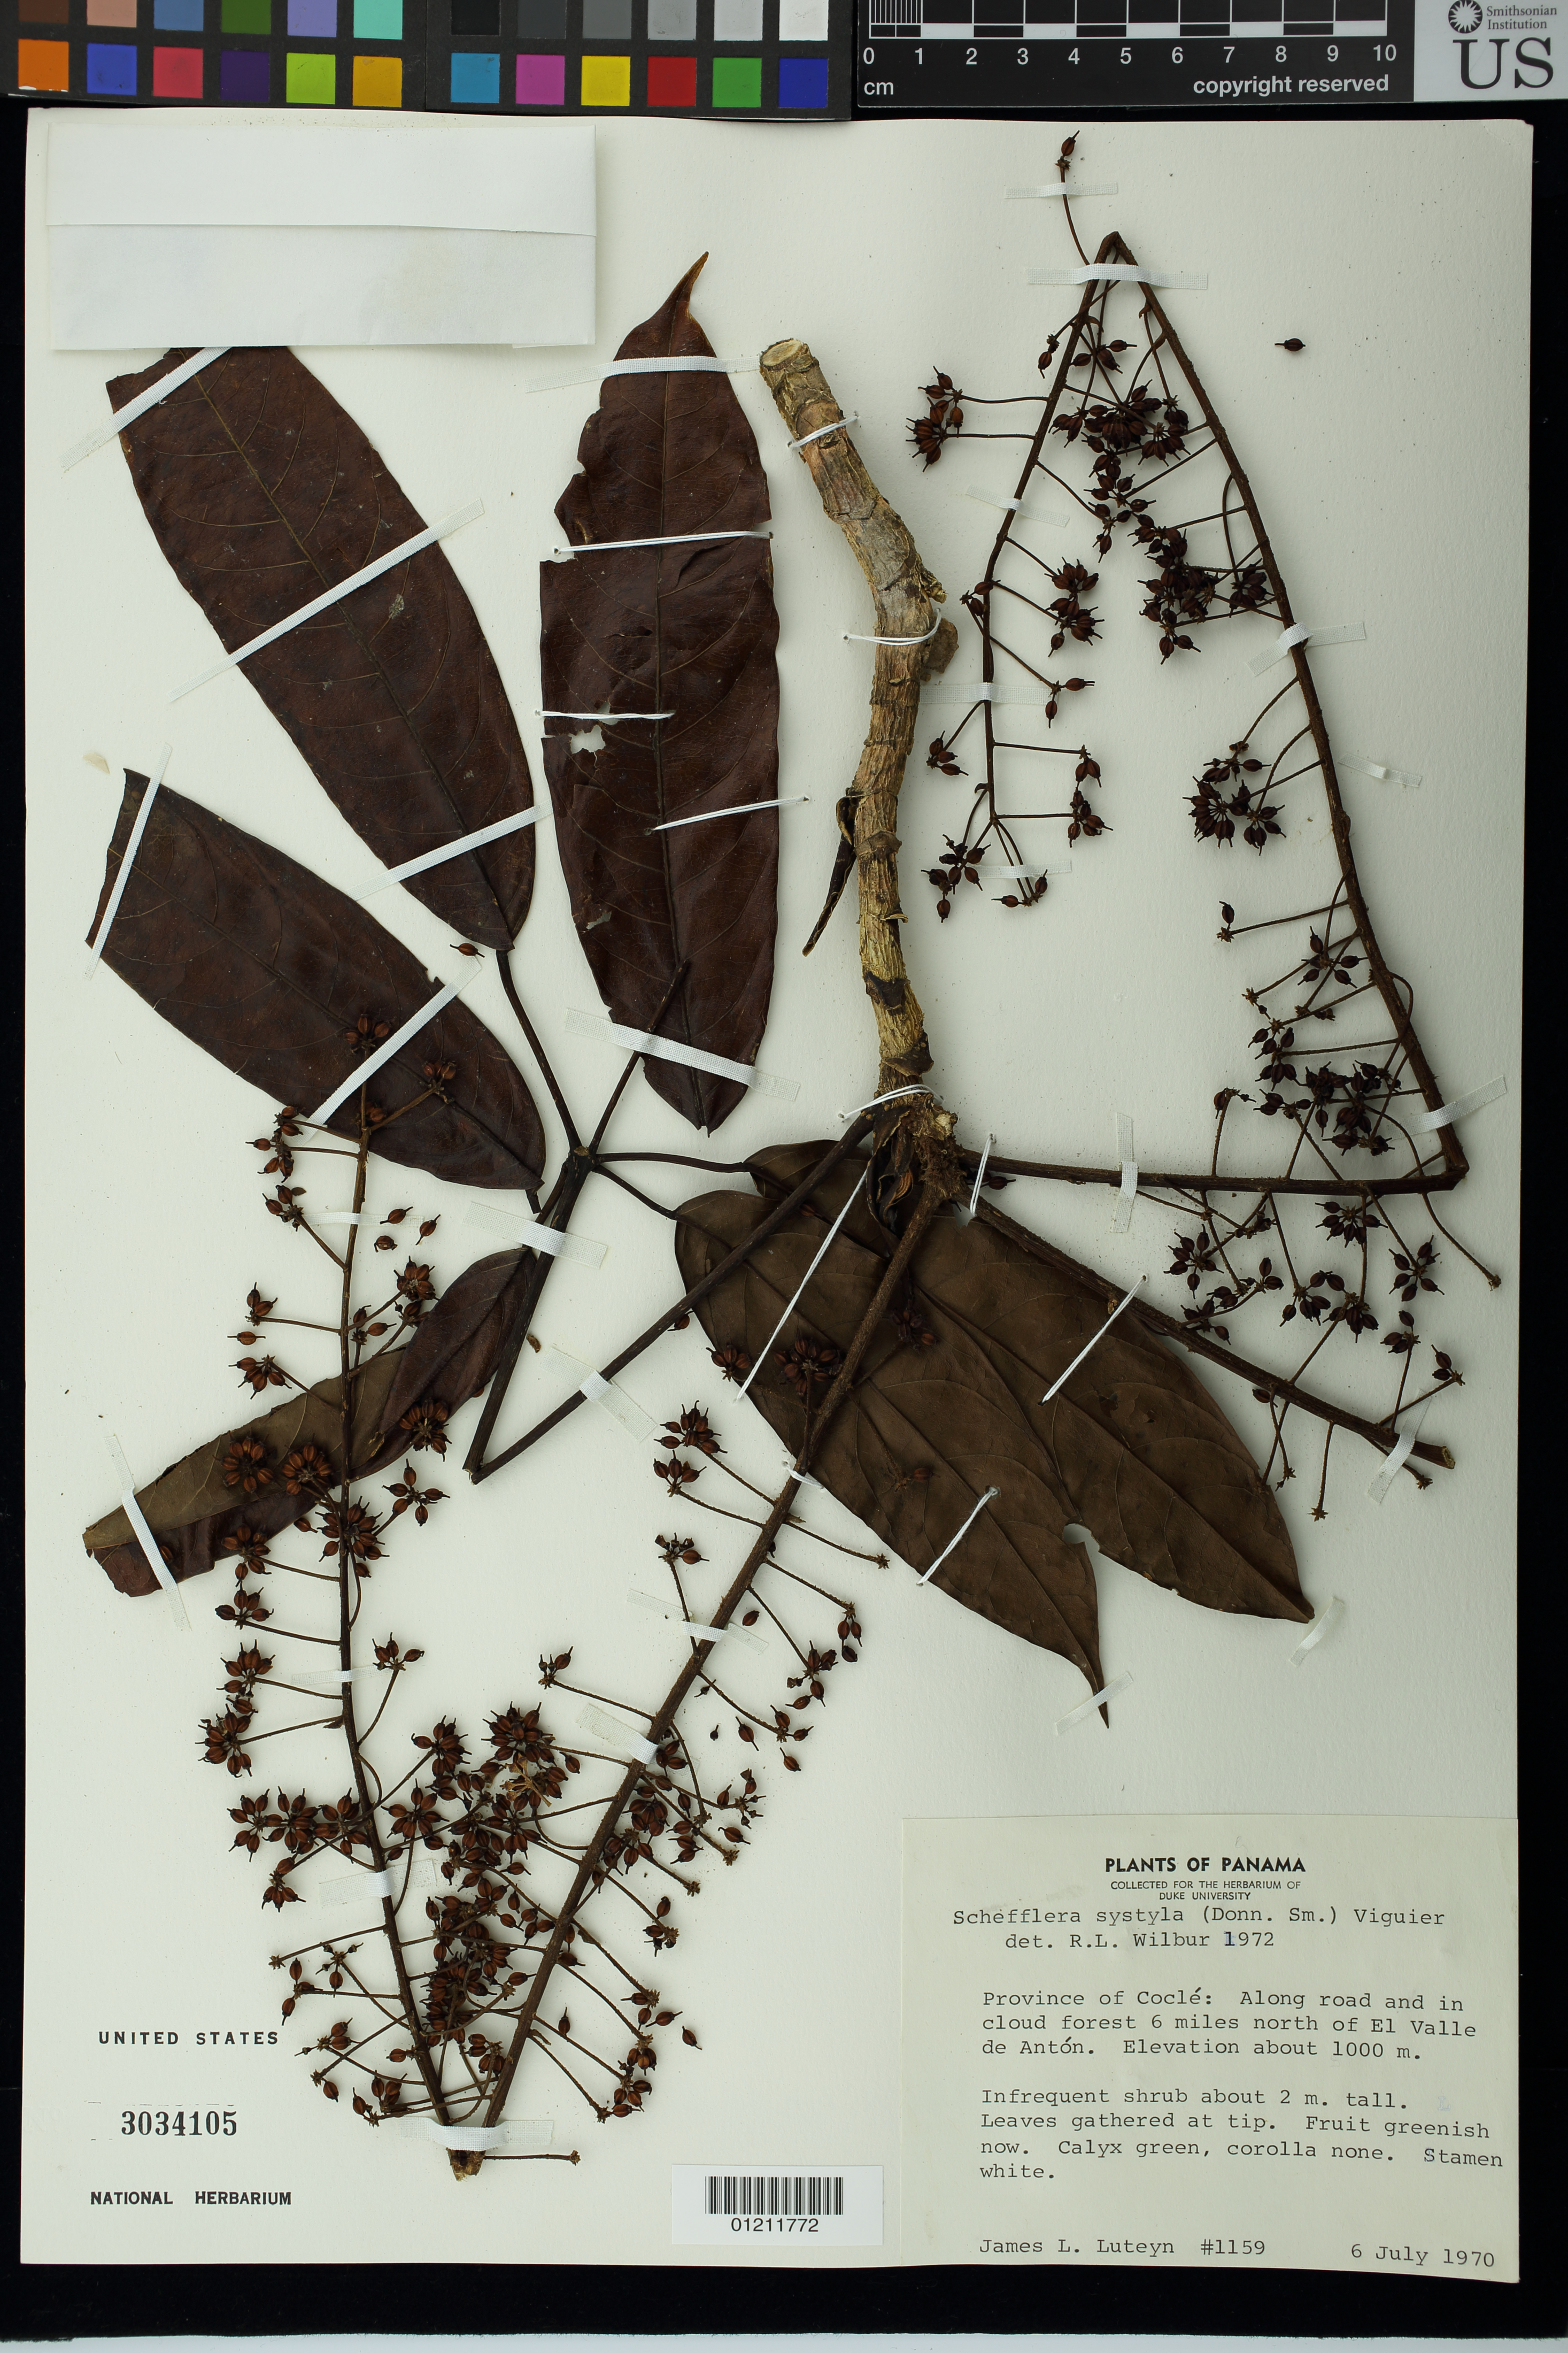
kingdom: Plantae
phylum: Tracheophyta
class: Magnoliopsida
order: Apiales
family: Araliaceae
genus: Schefflera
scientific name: Schefflera systyla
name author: (Donn. Sm.) R. Vig.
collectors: J. L. Luteyn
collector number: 1159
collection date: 1970-07-06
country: Panama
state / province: Coclé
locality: Along road and in cloud forest 6 miles north of El Valle de Antón.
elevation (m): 1000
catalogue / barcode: US 3034105